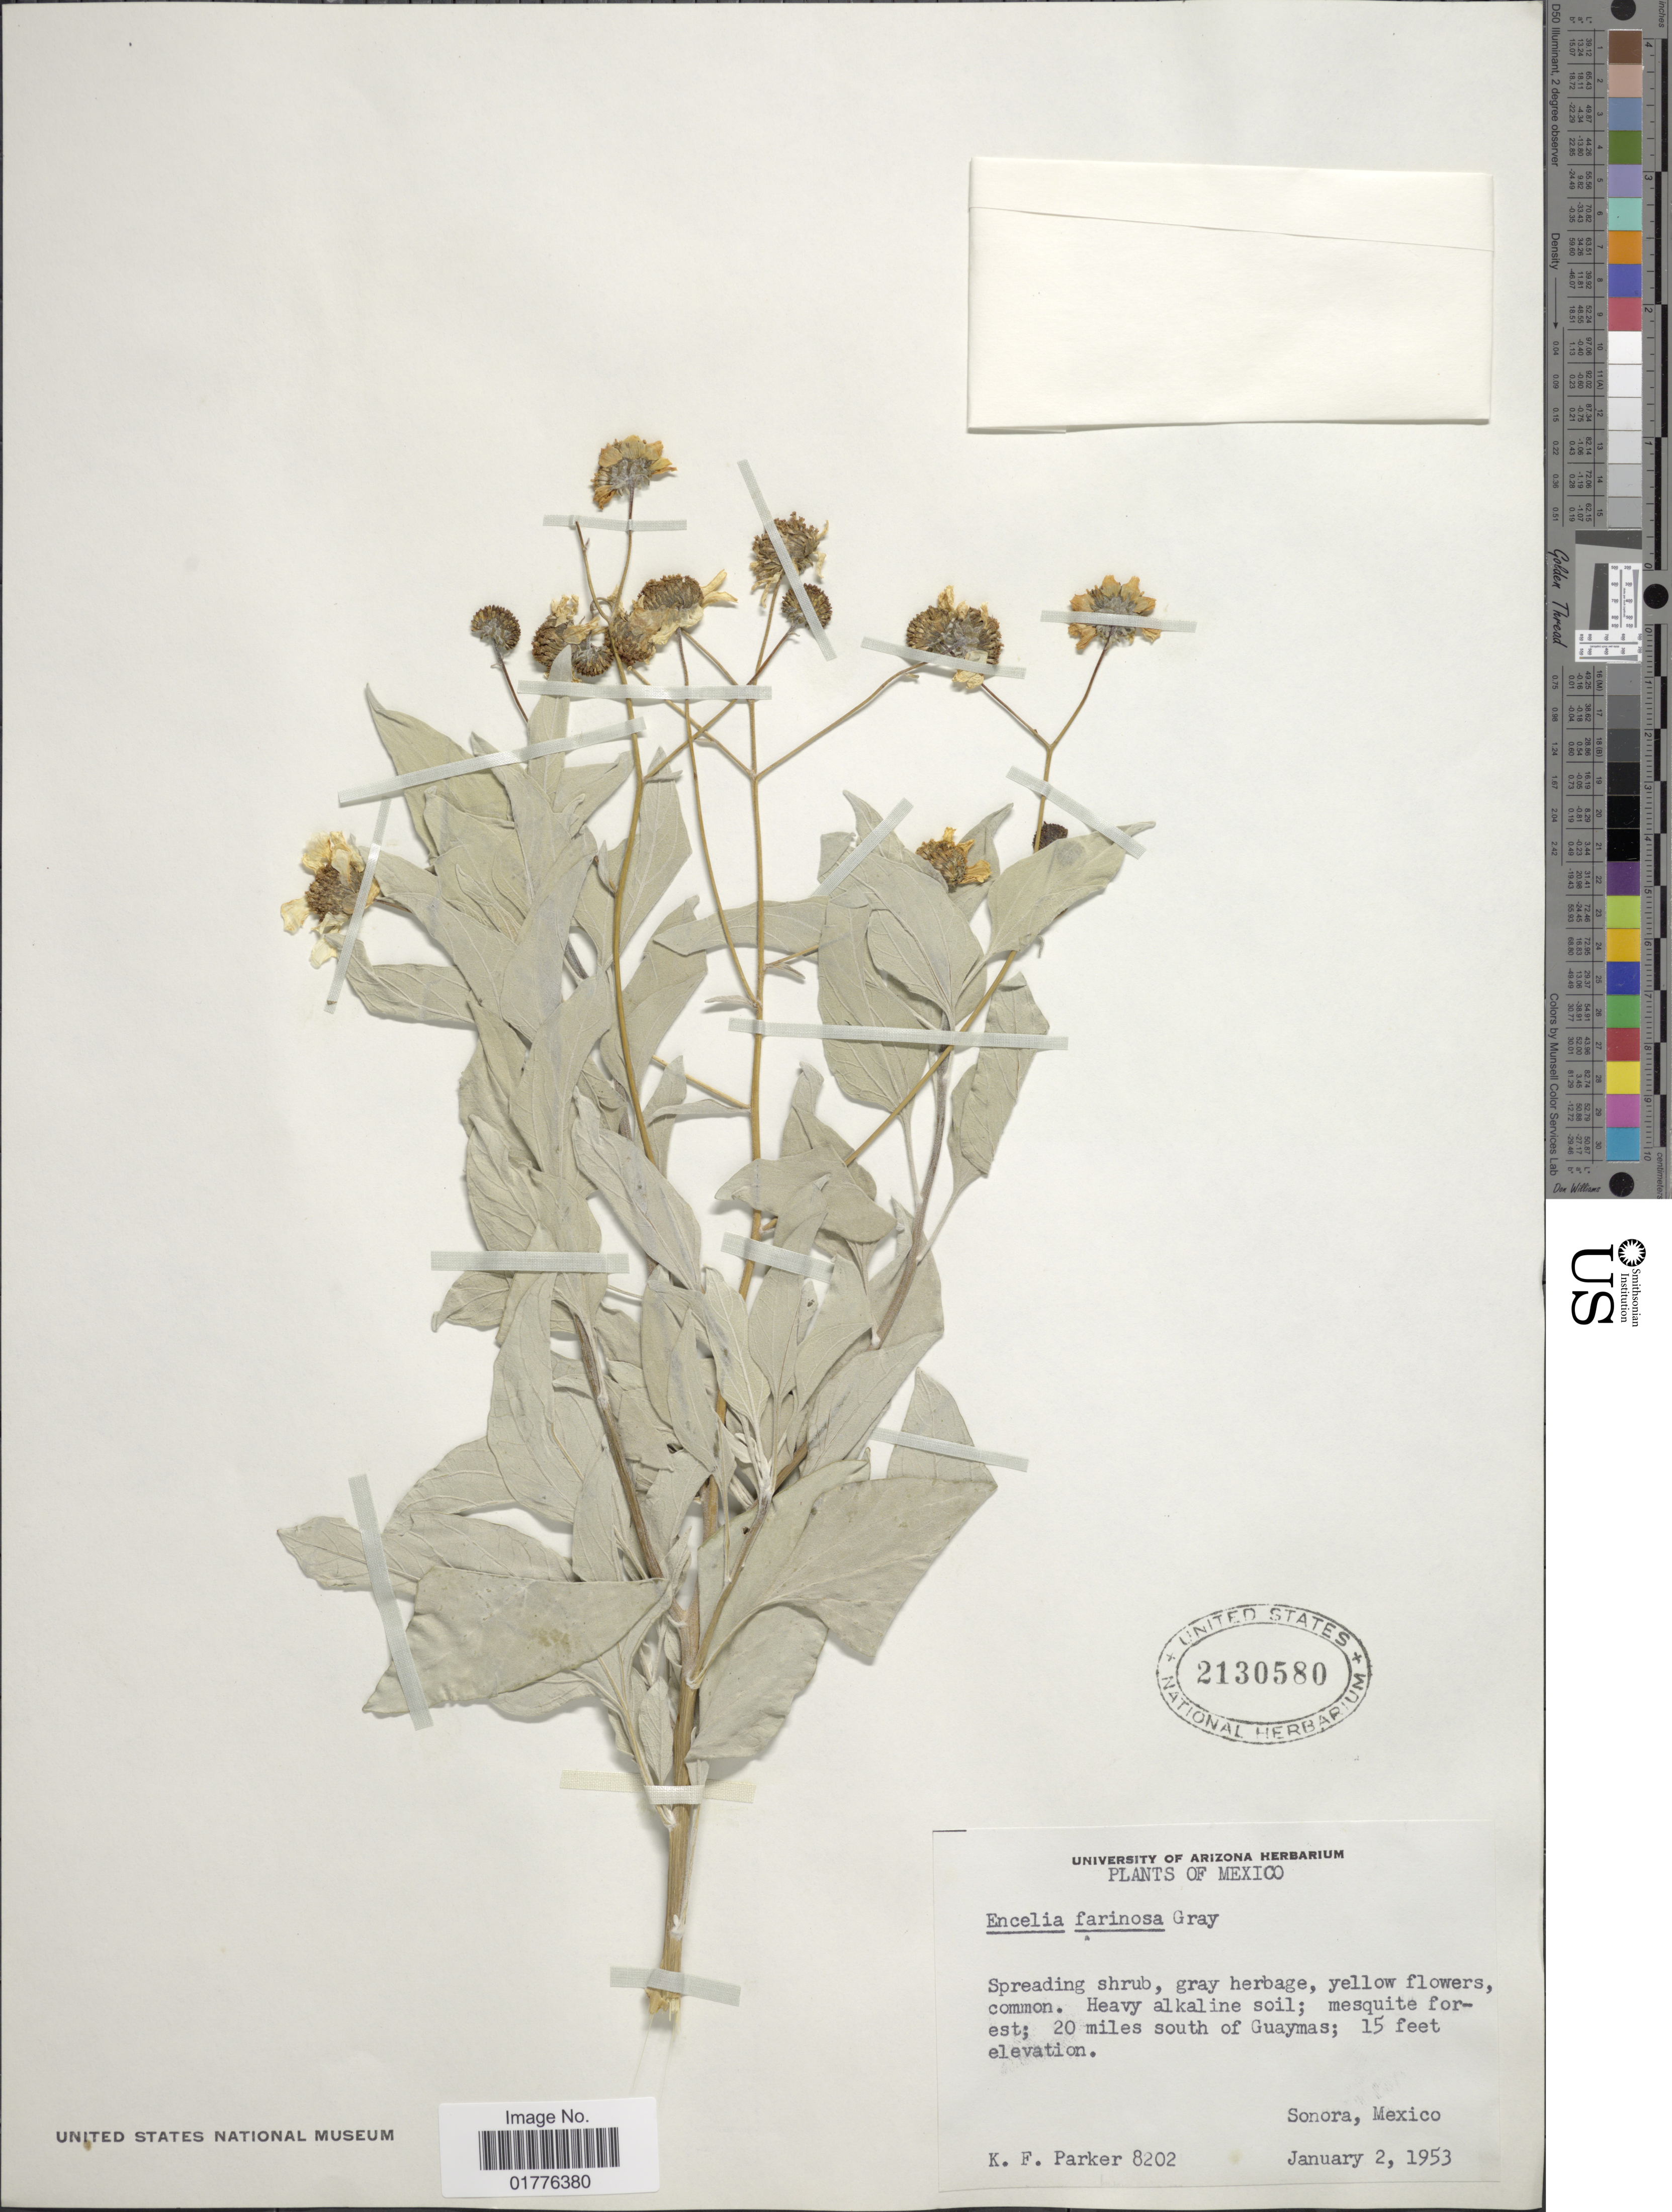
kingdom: Plantae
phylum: Tracheophyta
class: Magnoliopsida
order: Asterales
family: Asteraceae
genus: Encelia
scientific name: Encelia farinosa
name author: A. Gray ex Torr. in Emory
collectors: K. F. Parker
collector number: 8202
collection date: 1953-01-02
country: Mexico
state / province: Sonora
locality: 20 miles south of Guaymas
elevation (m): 5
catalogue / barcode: US 2130580